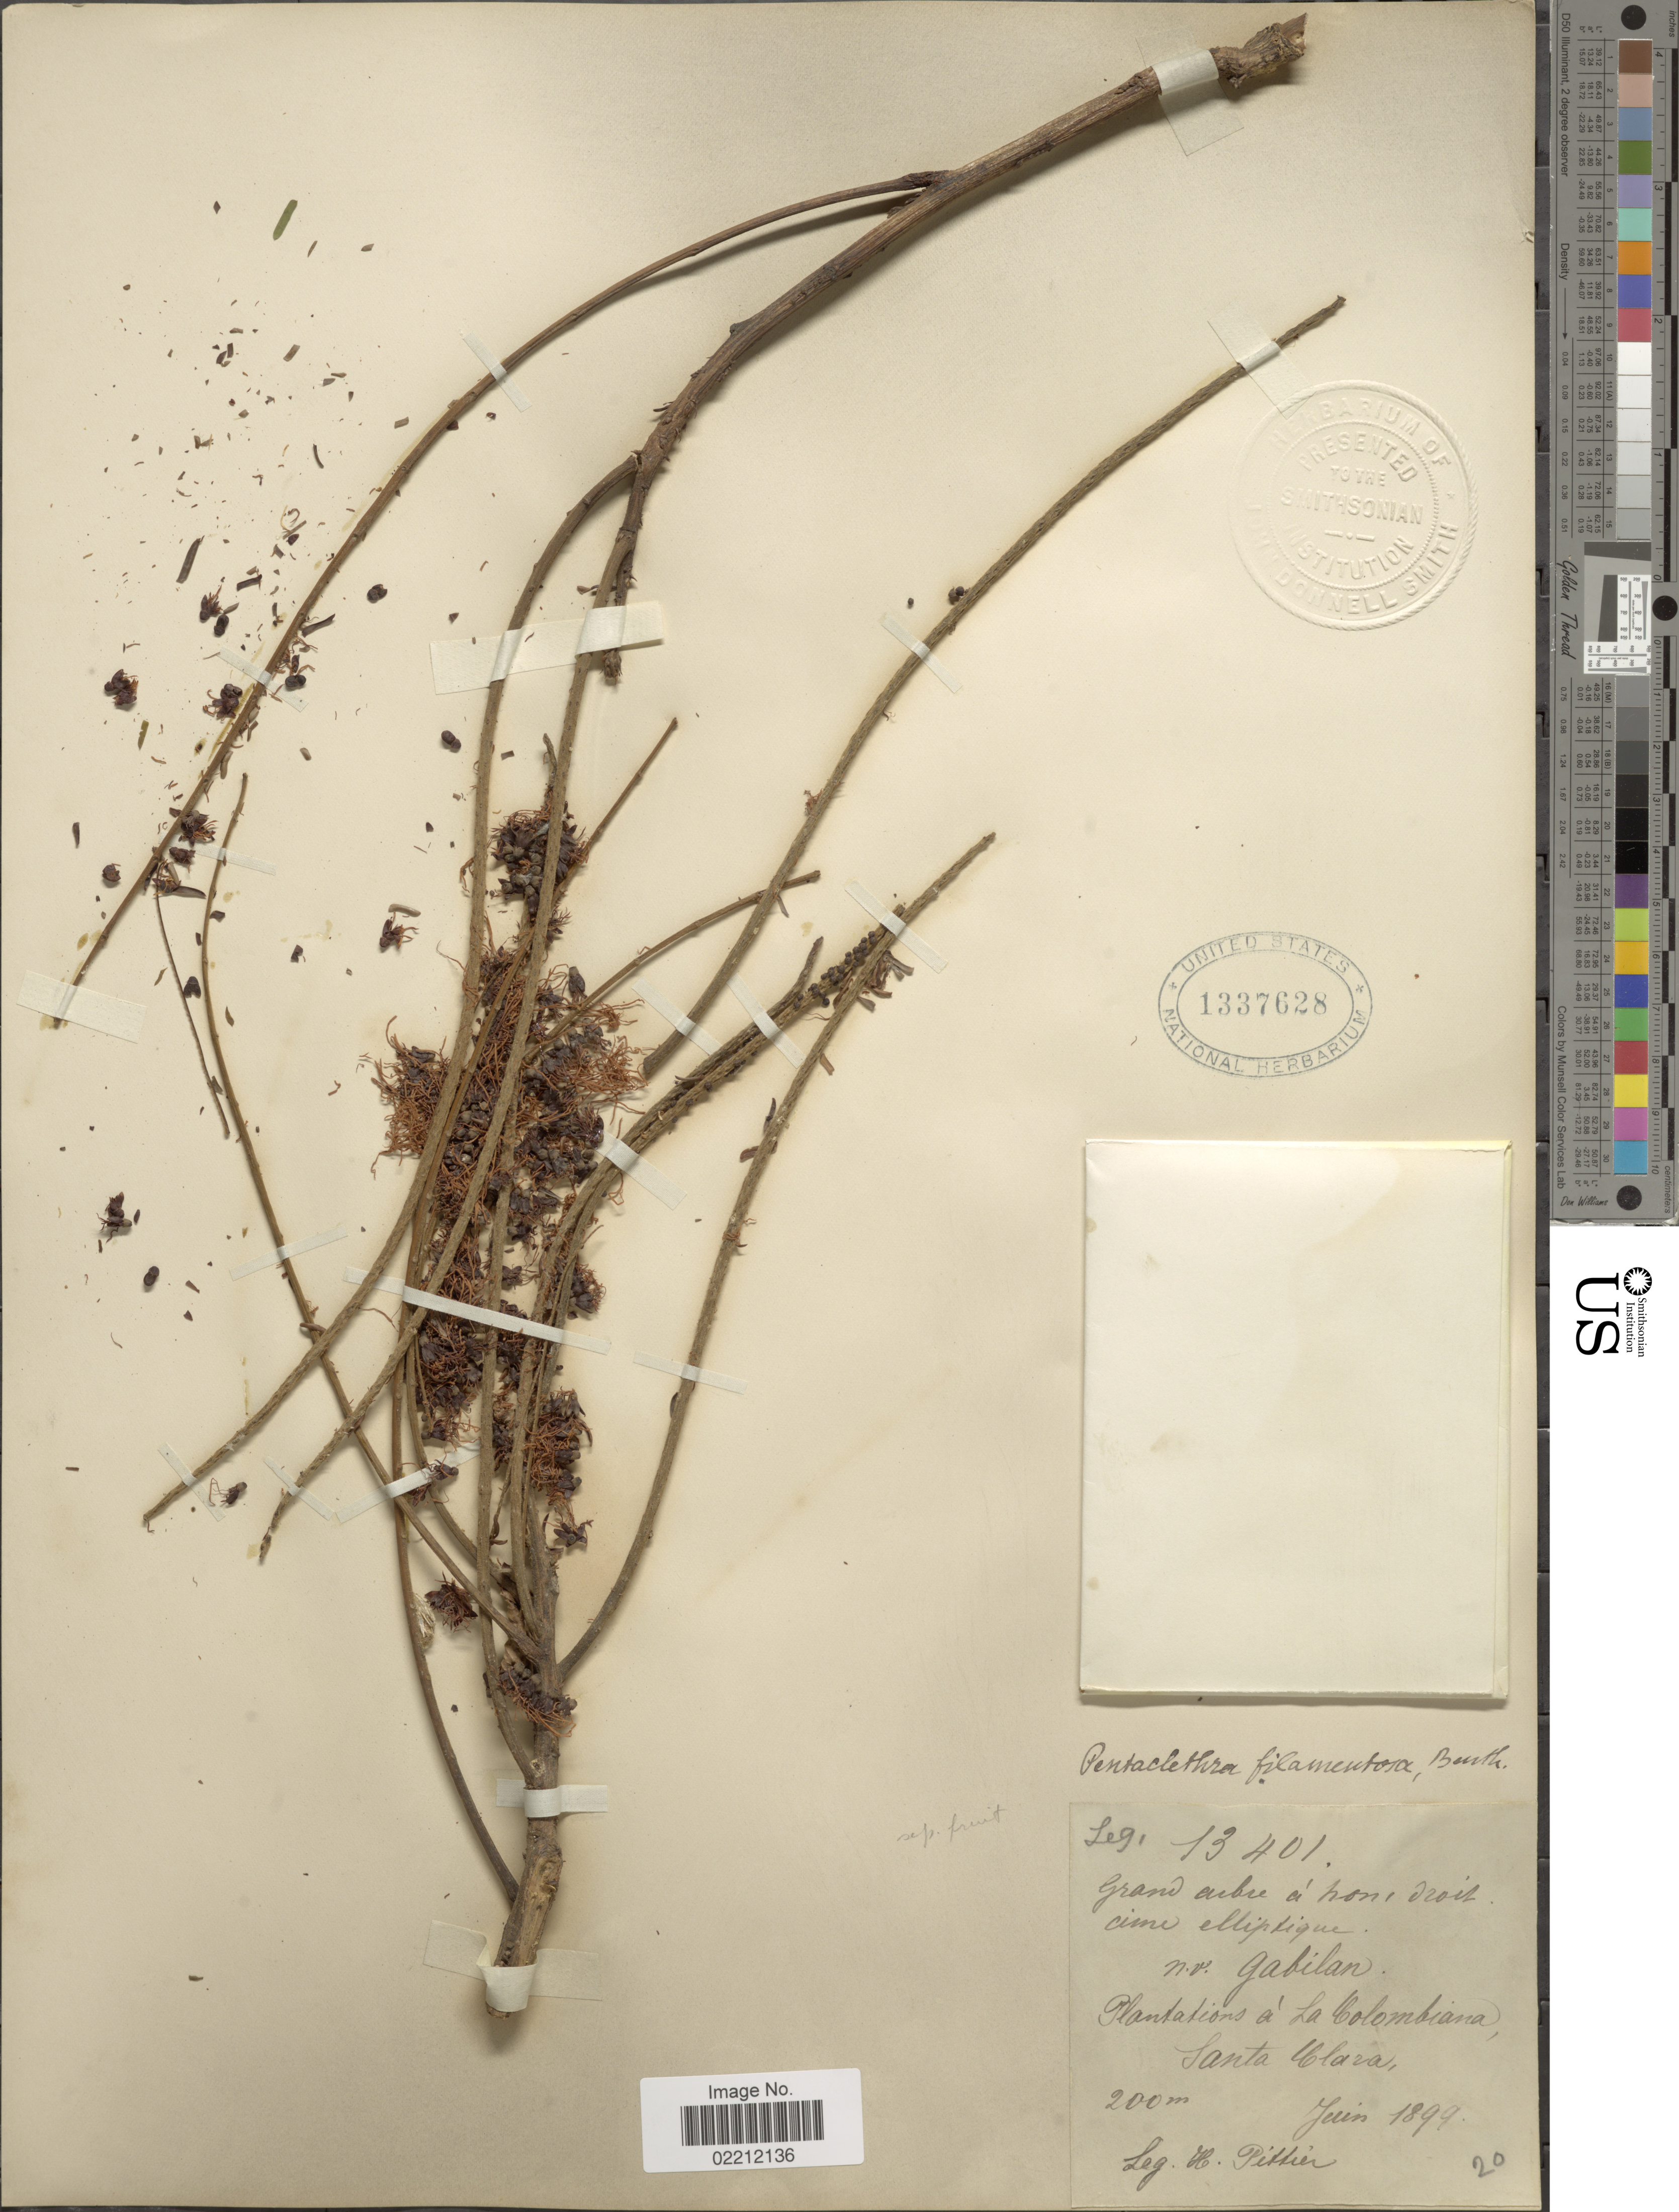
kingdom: Plantae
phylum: Tracheophyta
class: Magnoliopsida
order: Fabales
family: Fabaceae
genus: Pentaclethra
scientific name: Pentaclethra macroloba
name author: (Willd.) Kuntze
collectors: H. F. Pittier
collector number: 13401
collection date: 1899-06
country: Costa Rica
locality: Plantations a La Colombiana, Santa Clara.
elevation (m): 200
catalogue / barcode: US 1337628